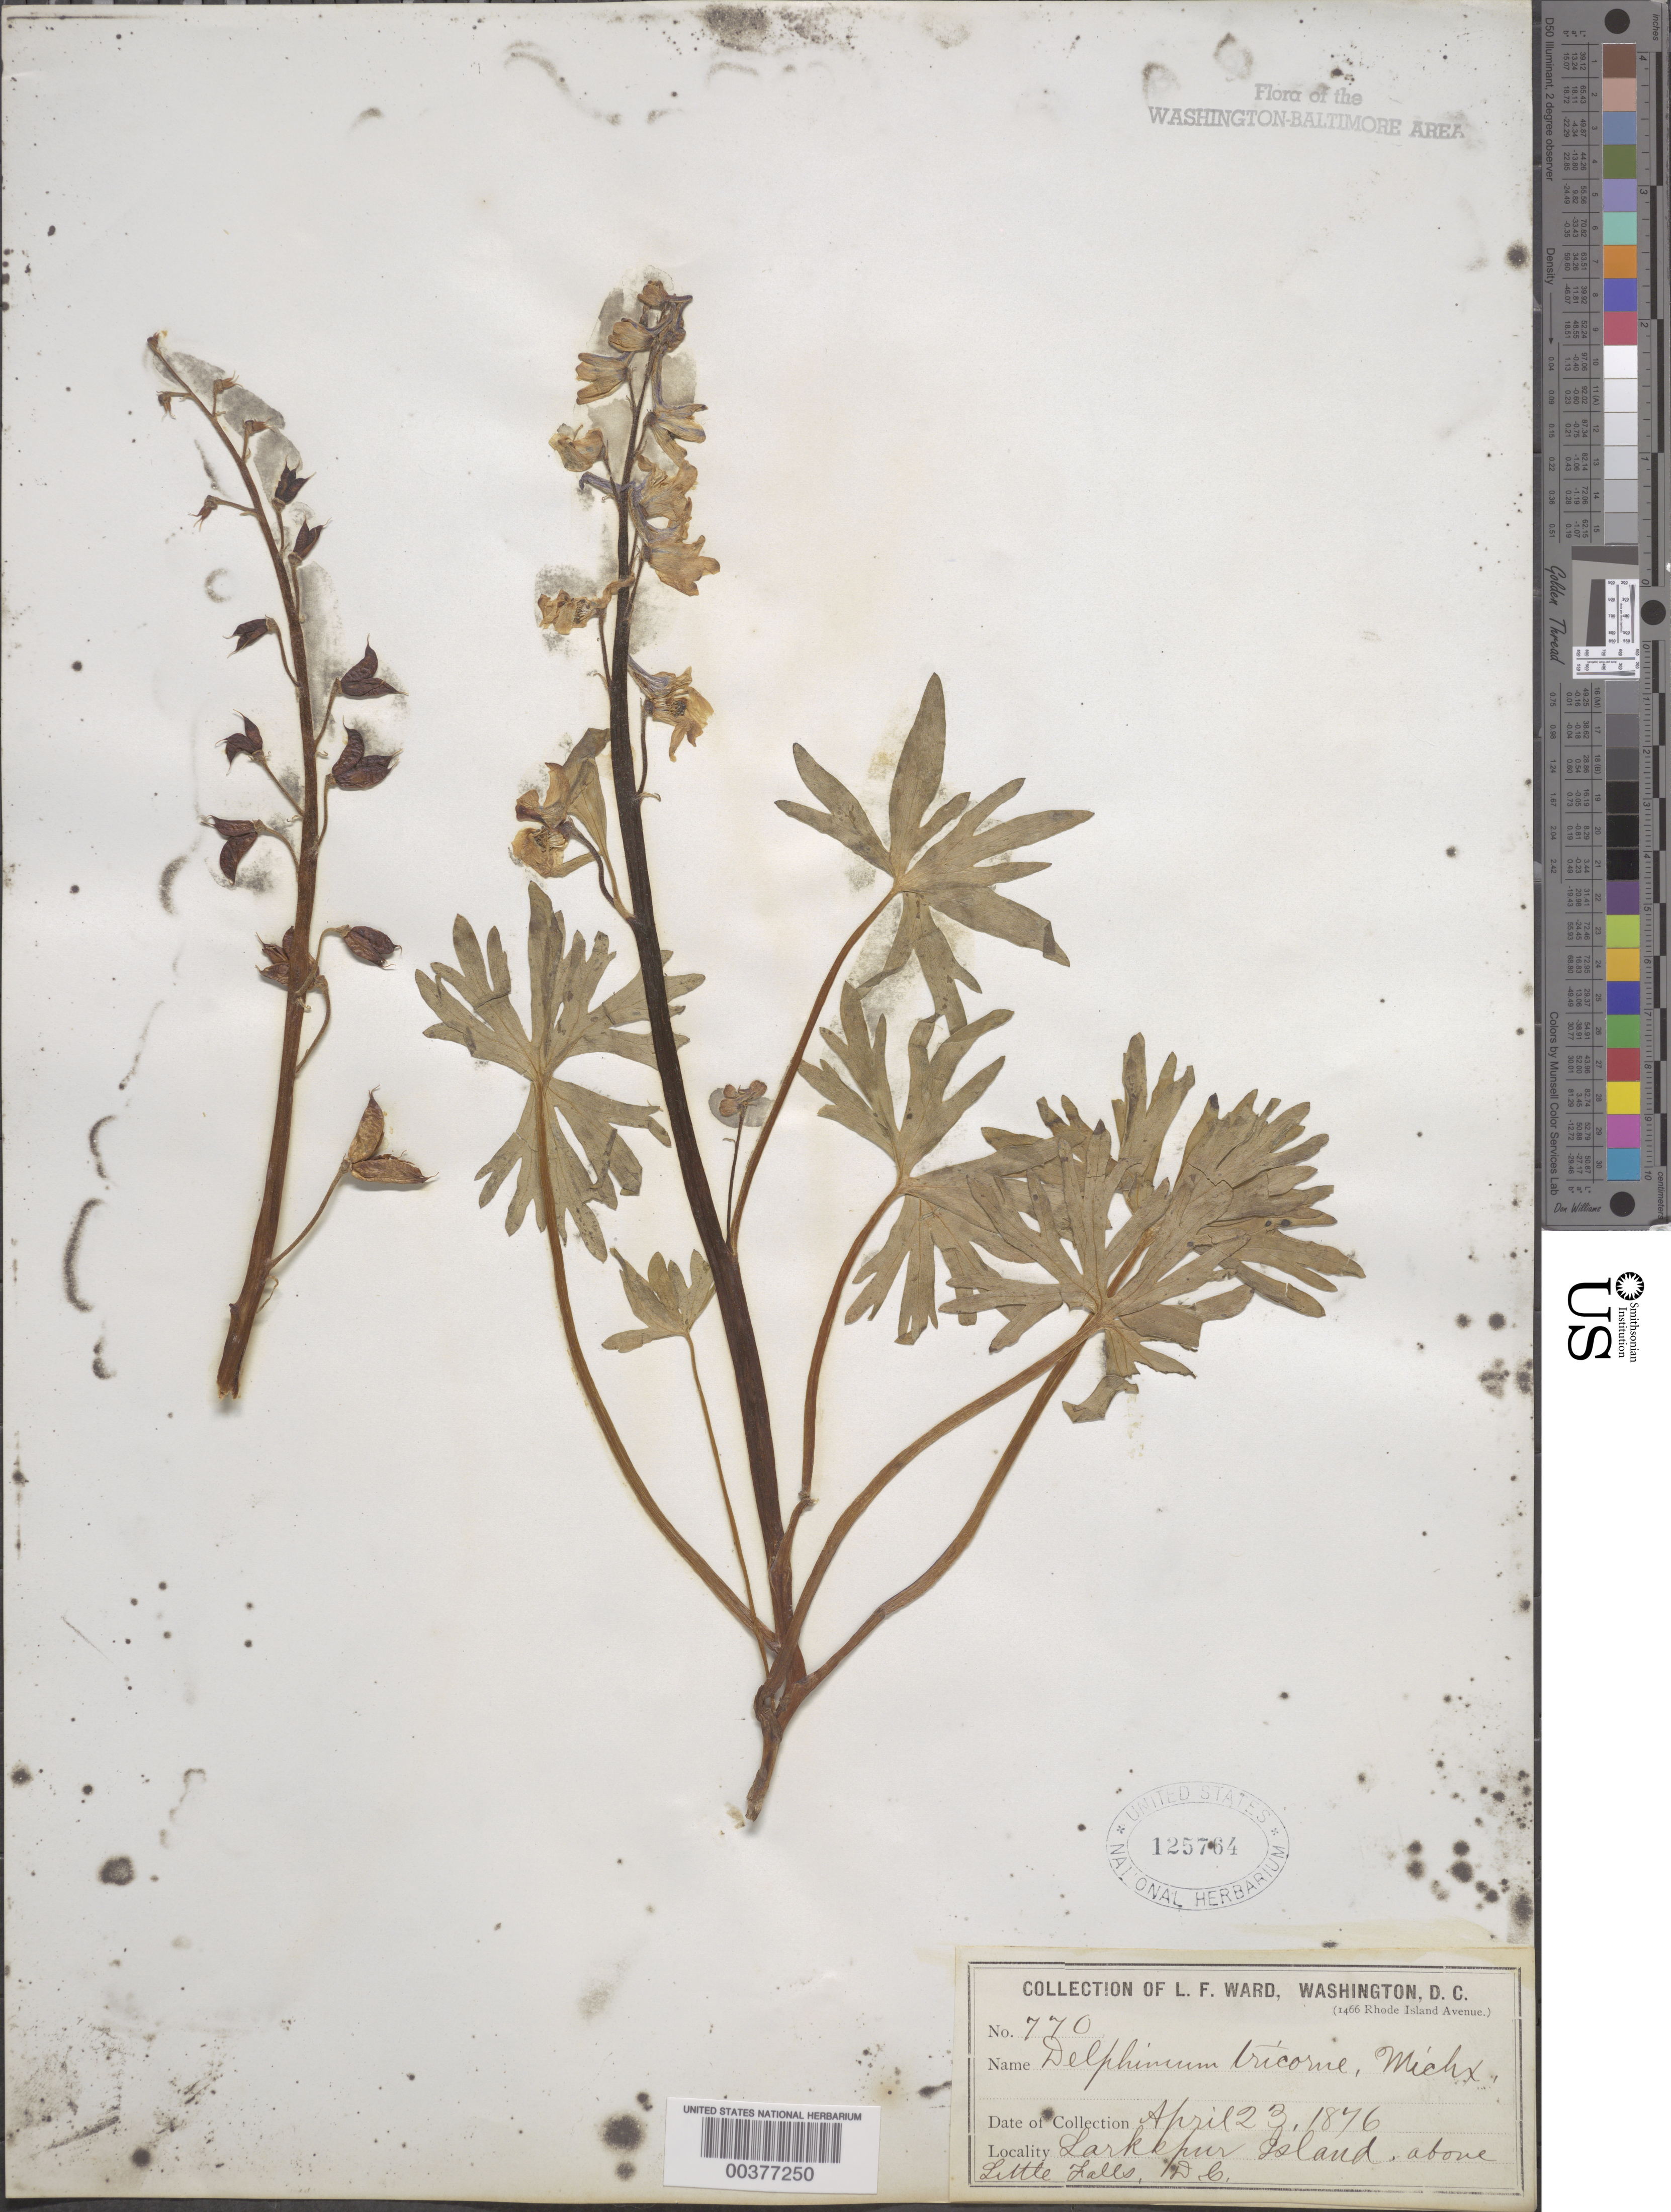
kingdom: Plantae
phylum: Tracheophyta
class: Magnoliopsida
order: Ranunculales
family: Ranunculaceae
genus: Delphinium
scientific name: Delphinium tricorne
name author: Michx.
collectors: L. F. Ward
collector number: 770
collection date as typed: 23 Apr 1876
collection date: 1876-04-23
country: United States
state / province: Maryland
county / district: Montgomery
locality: Island above Little Falls, Larkspur Island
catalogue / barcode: US 125764